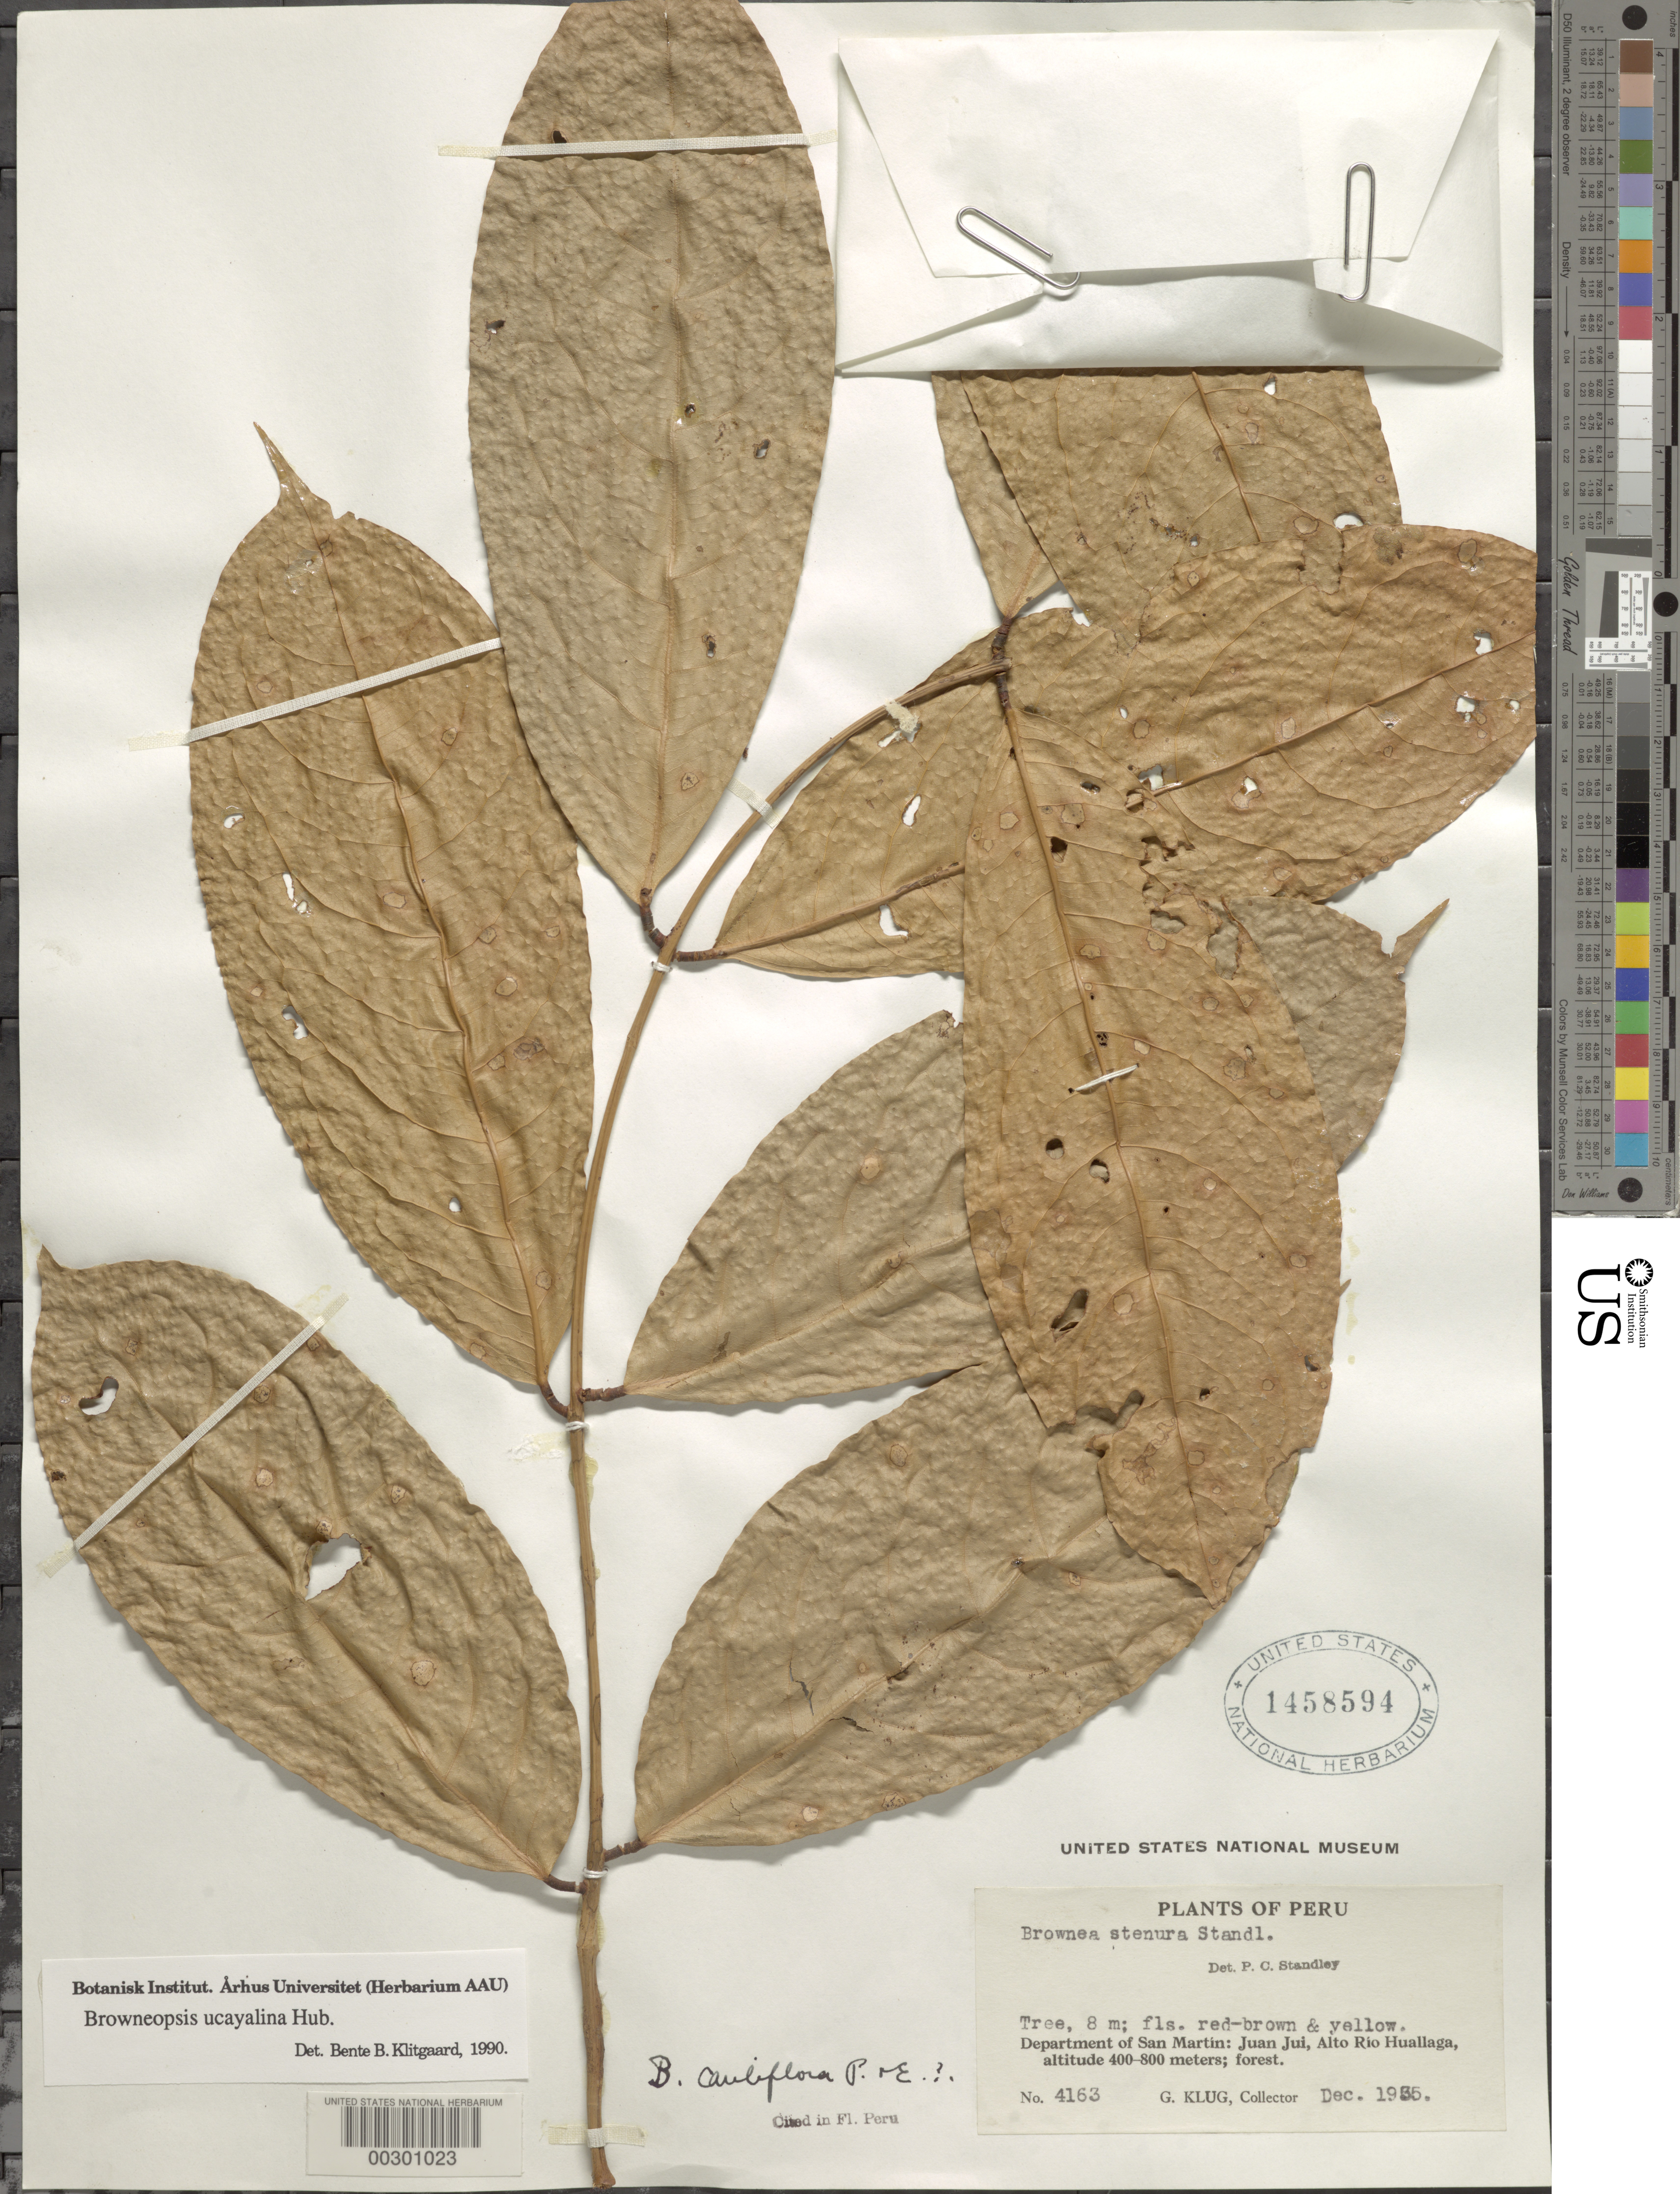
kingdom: Plantae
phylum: Tracheophyta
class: Magnoliopsida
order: Fabales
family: Fabaceae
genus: Browneopsis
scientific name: Browneopsis ucayalina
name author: (Huber) Ducke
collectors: G. Klug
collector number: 4163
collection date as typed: Dec 1935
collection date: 1935-12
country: Peru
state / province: San Martín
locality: Juan Jui, Alto Rio Huallaga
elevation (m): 400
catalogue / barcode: US 1458594